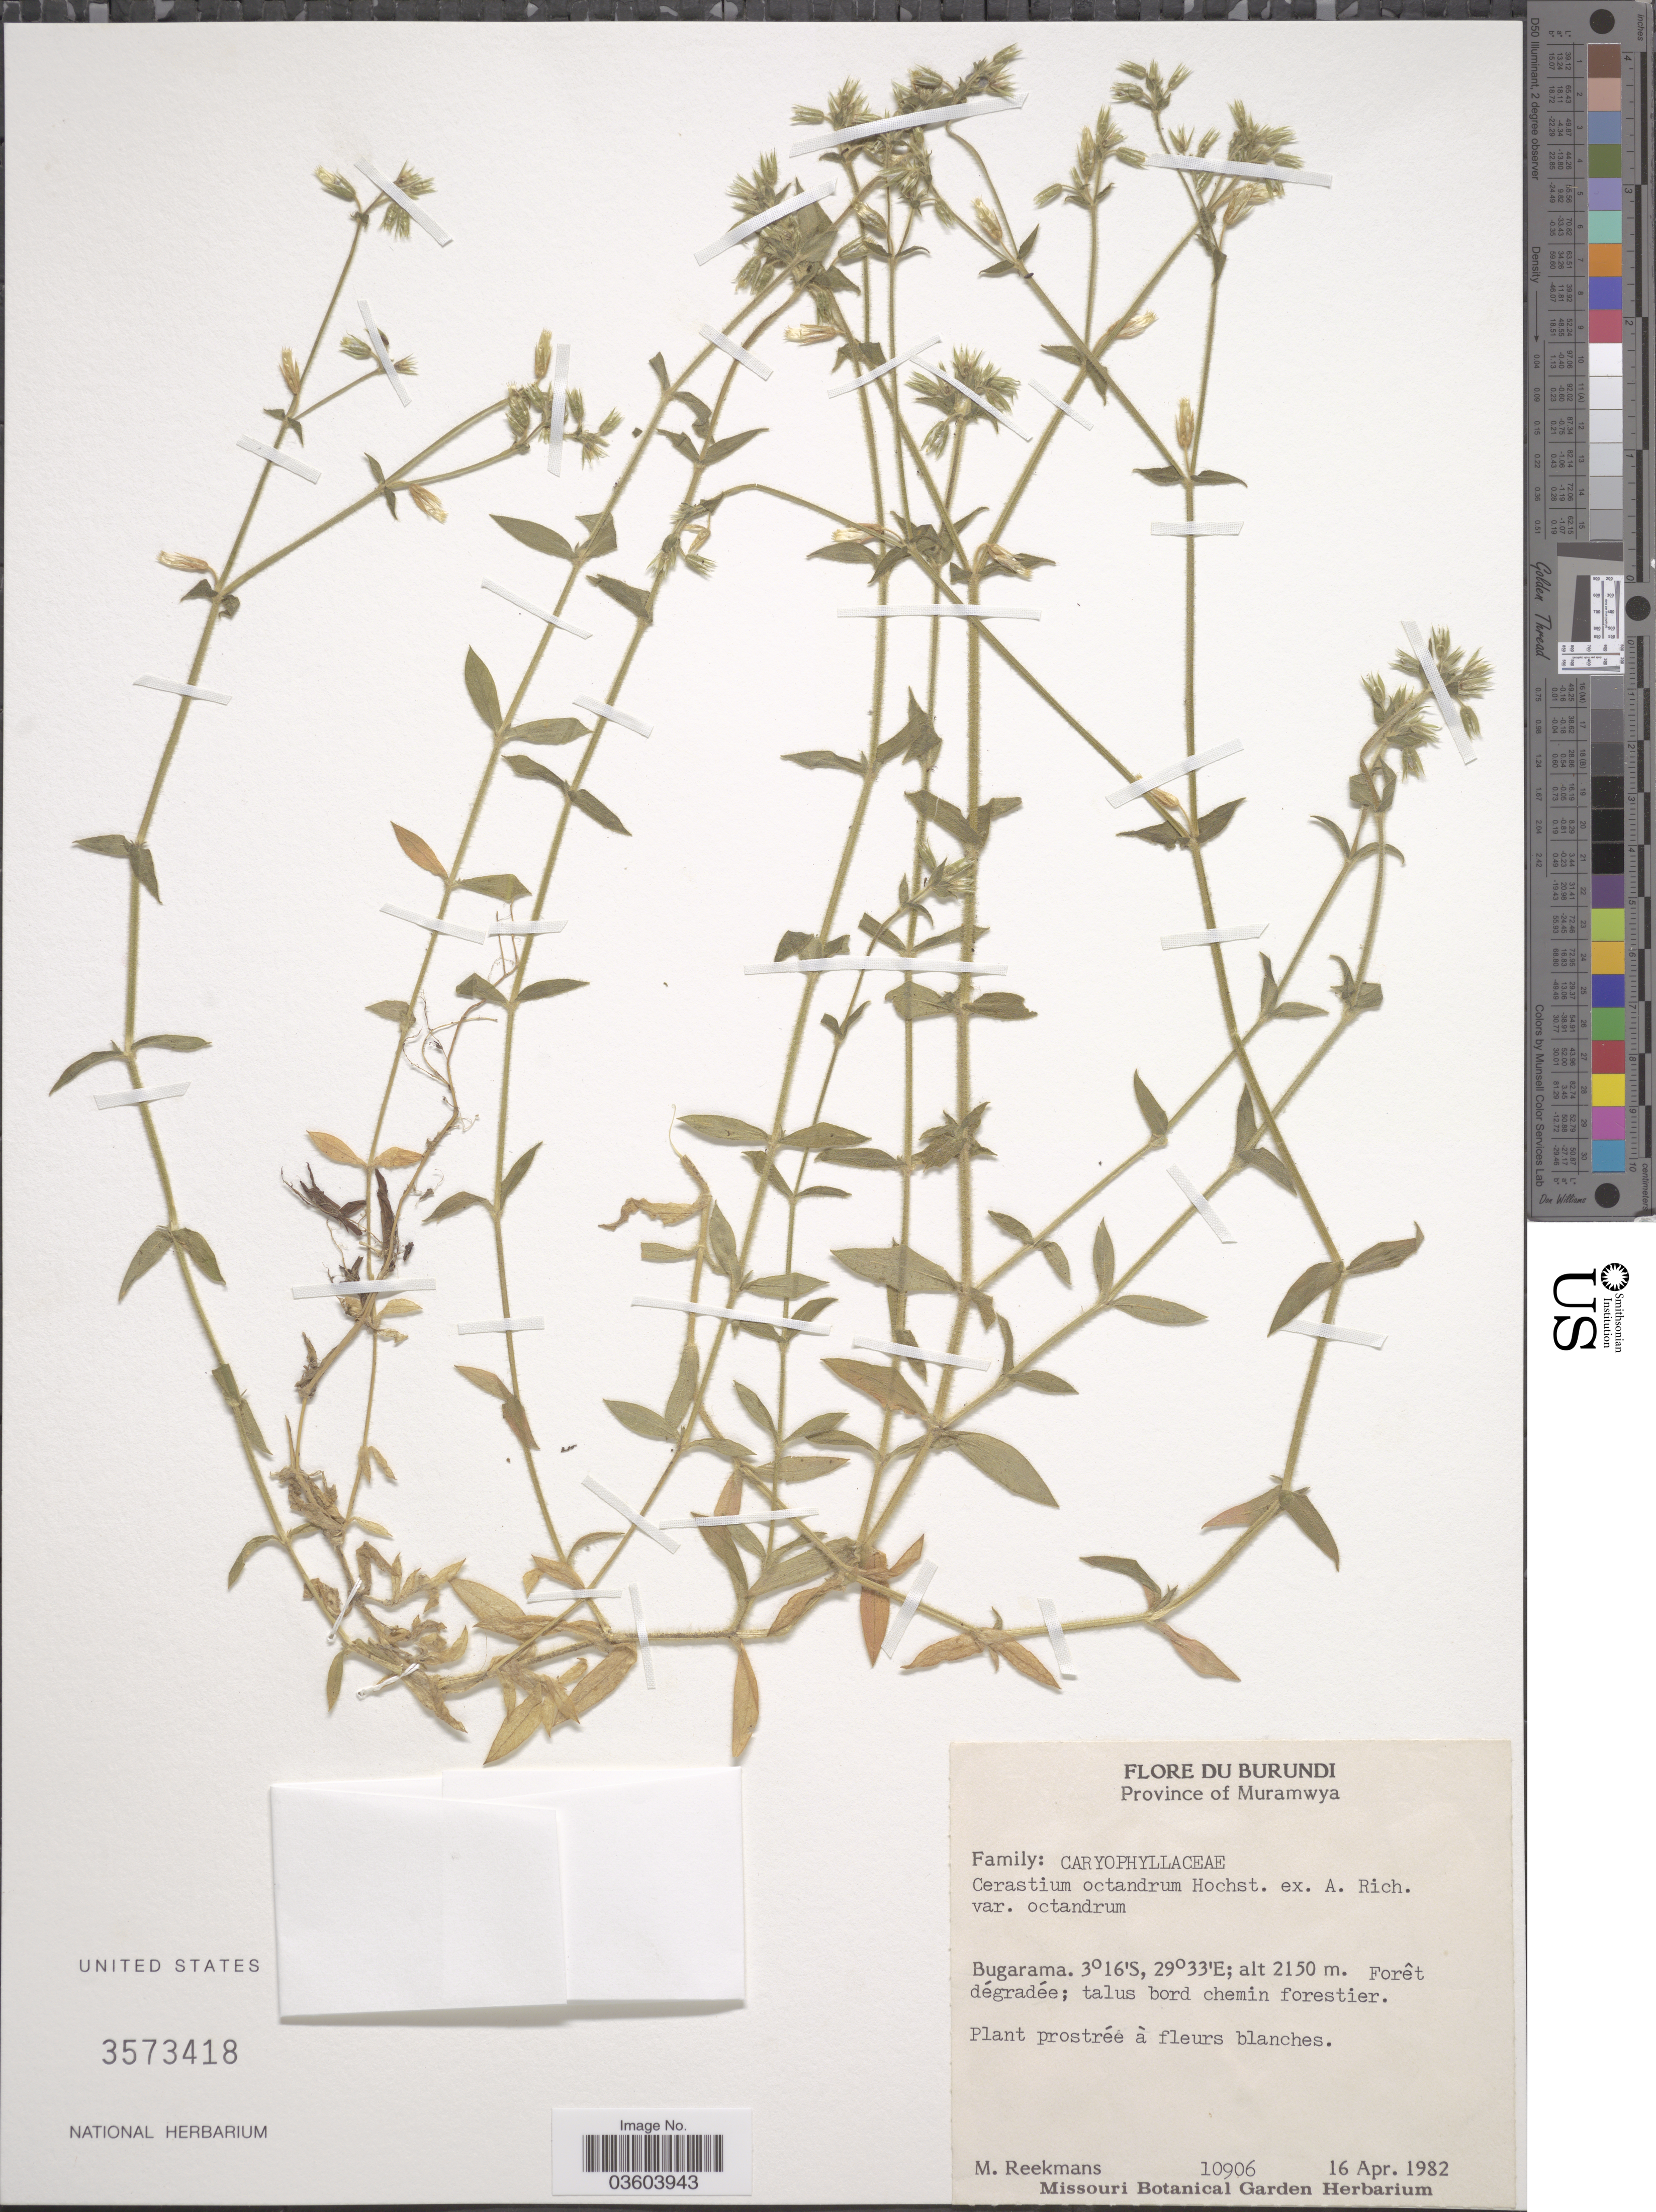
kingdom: Plantae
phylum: Tracheophyta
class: Magnoliopsida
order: Caryophyllales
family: Caryophyllaceae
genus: Cerastium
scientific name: Cerastium octandrum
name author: Hochst. ex A. Rich.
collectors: M. Reekmans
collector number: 10906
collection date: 1982-04-16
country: Burundi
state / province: Muramvya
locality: Province of Muramwya. Bugarama.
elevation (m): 2150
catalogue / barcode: US 3573418